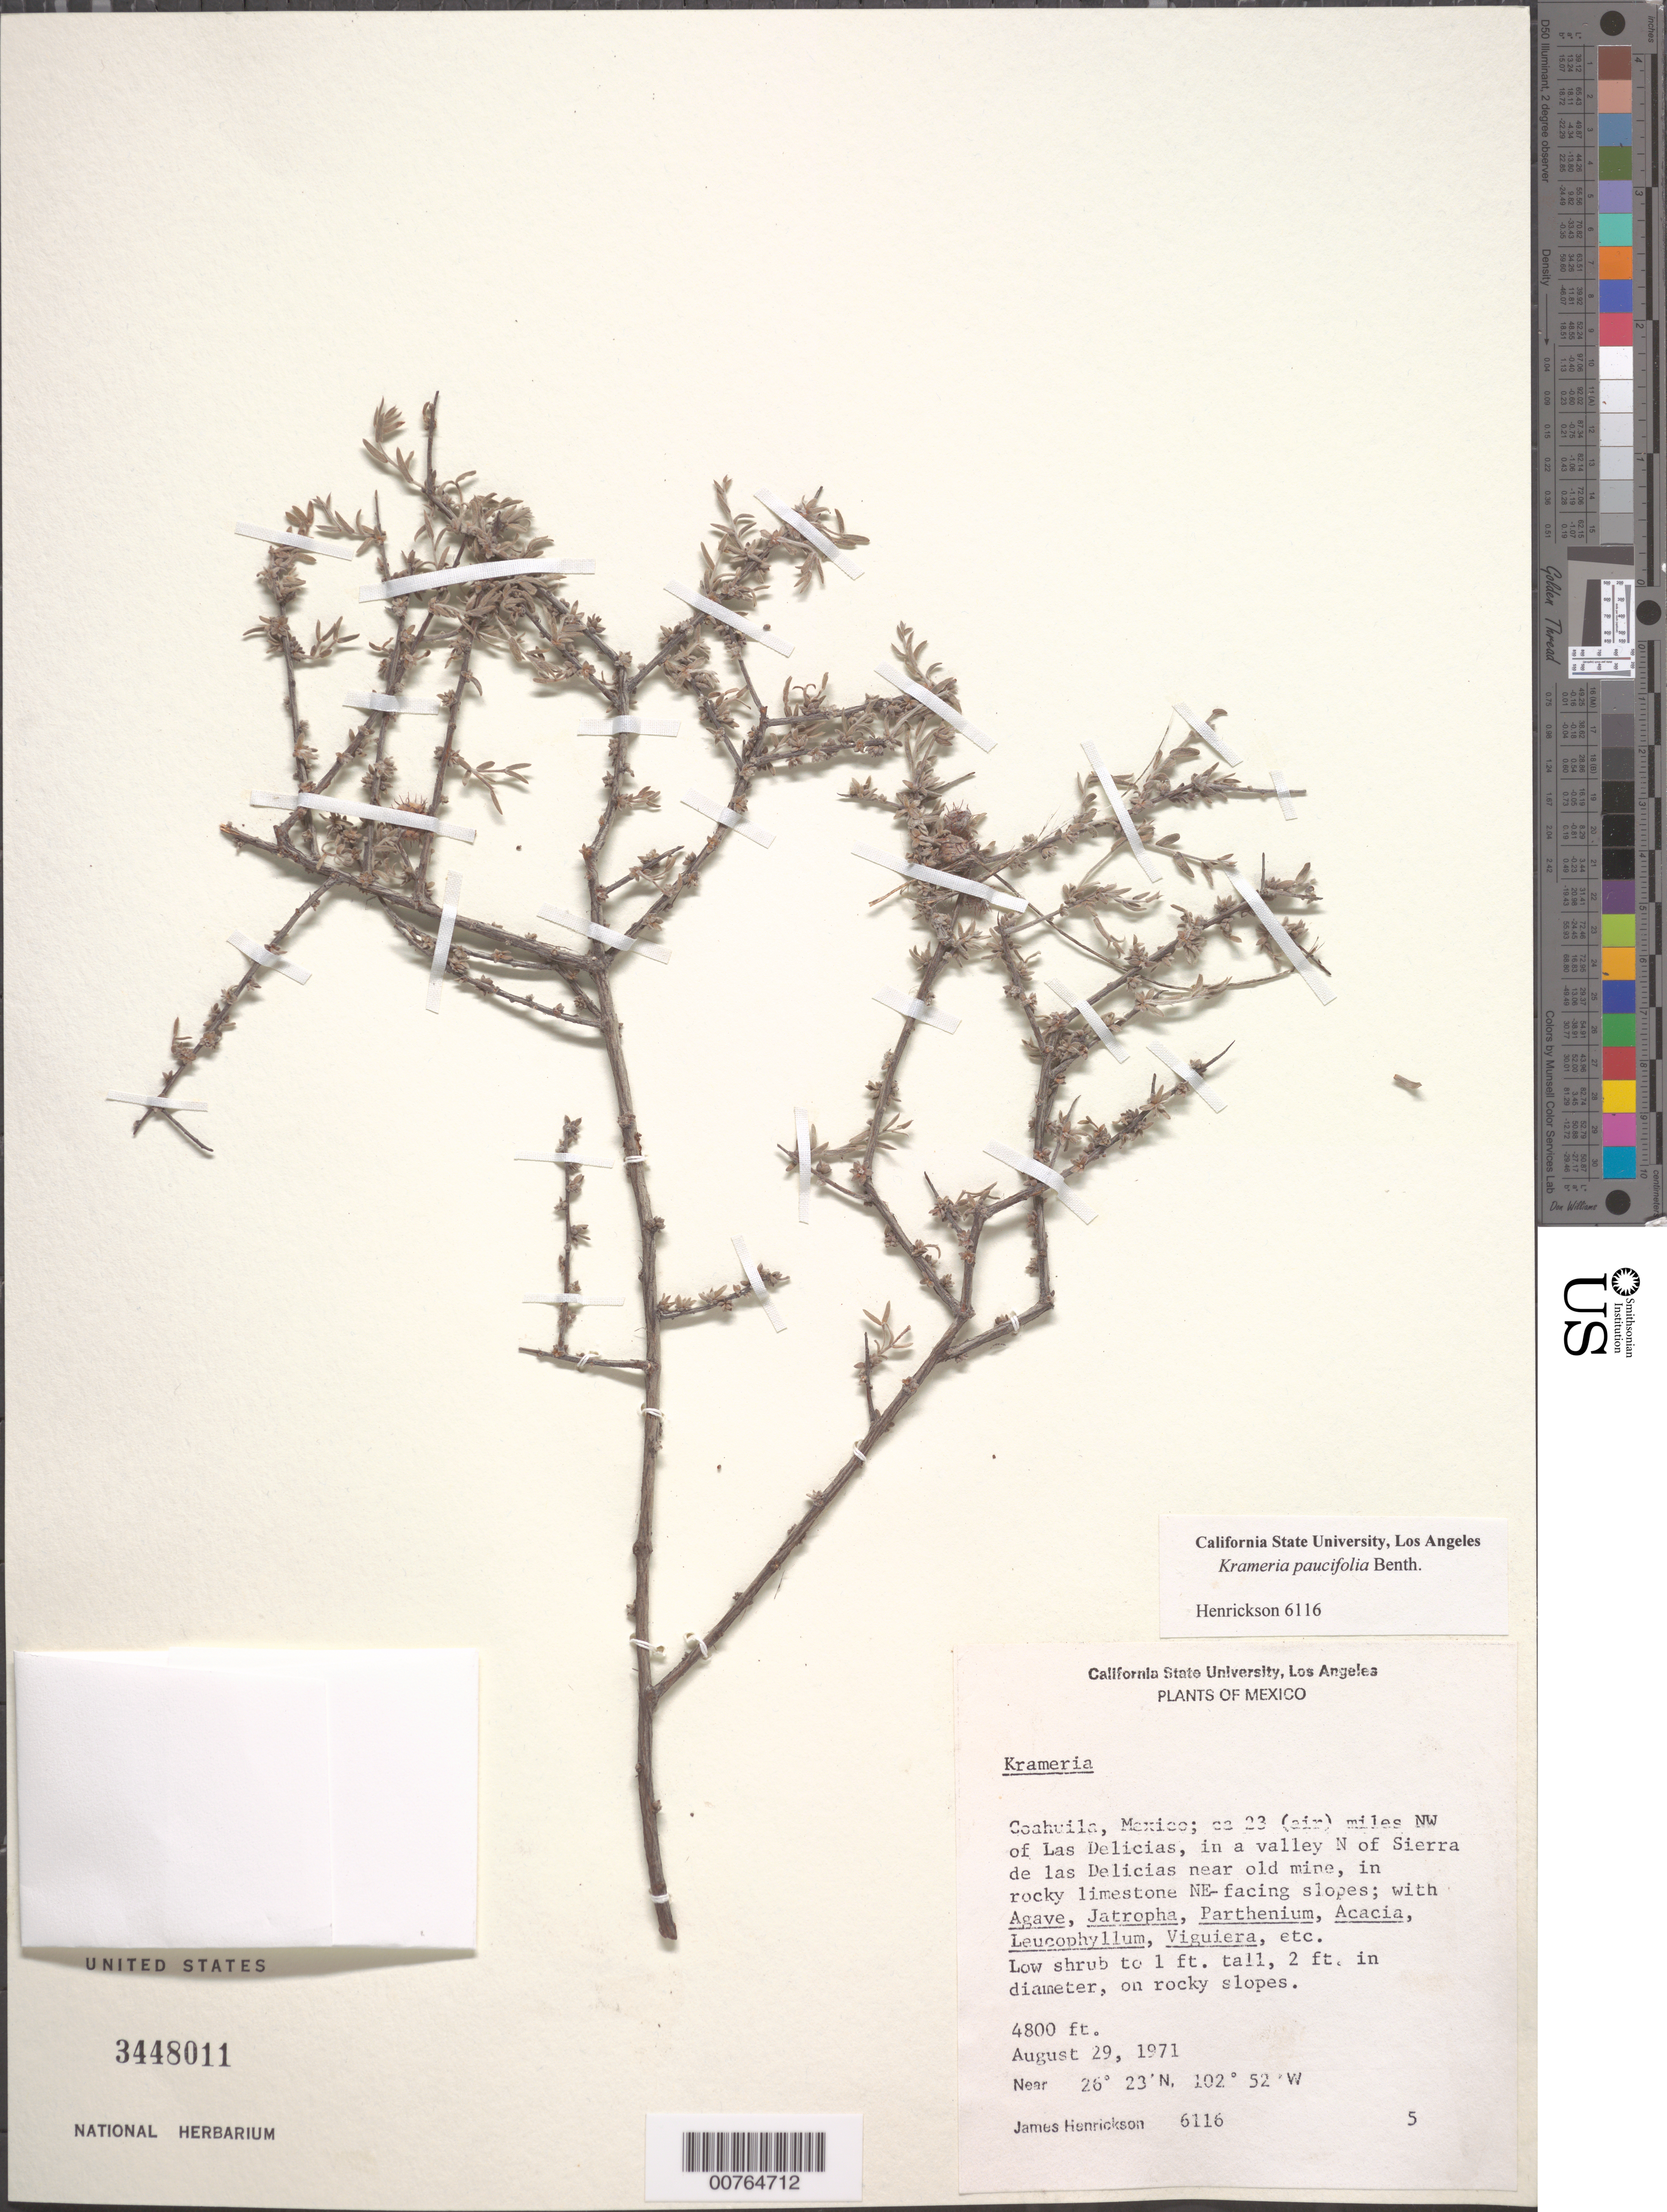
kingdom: Plantae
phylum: Tracheophyta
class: Magnoliopsida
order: Zygophyllales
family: Krameriaceae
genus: Krameria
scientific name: Krameria paucifolia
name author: (Rose) Rose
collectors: J. S. Henrickson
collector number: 6116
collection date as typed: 29 Aug 1971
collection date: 1971-08-29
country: Mexico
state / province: Coahuila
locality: NW of Las Delicias, N of Sierra de Las Delicias near old mine.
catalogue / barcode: US 3448011